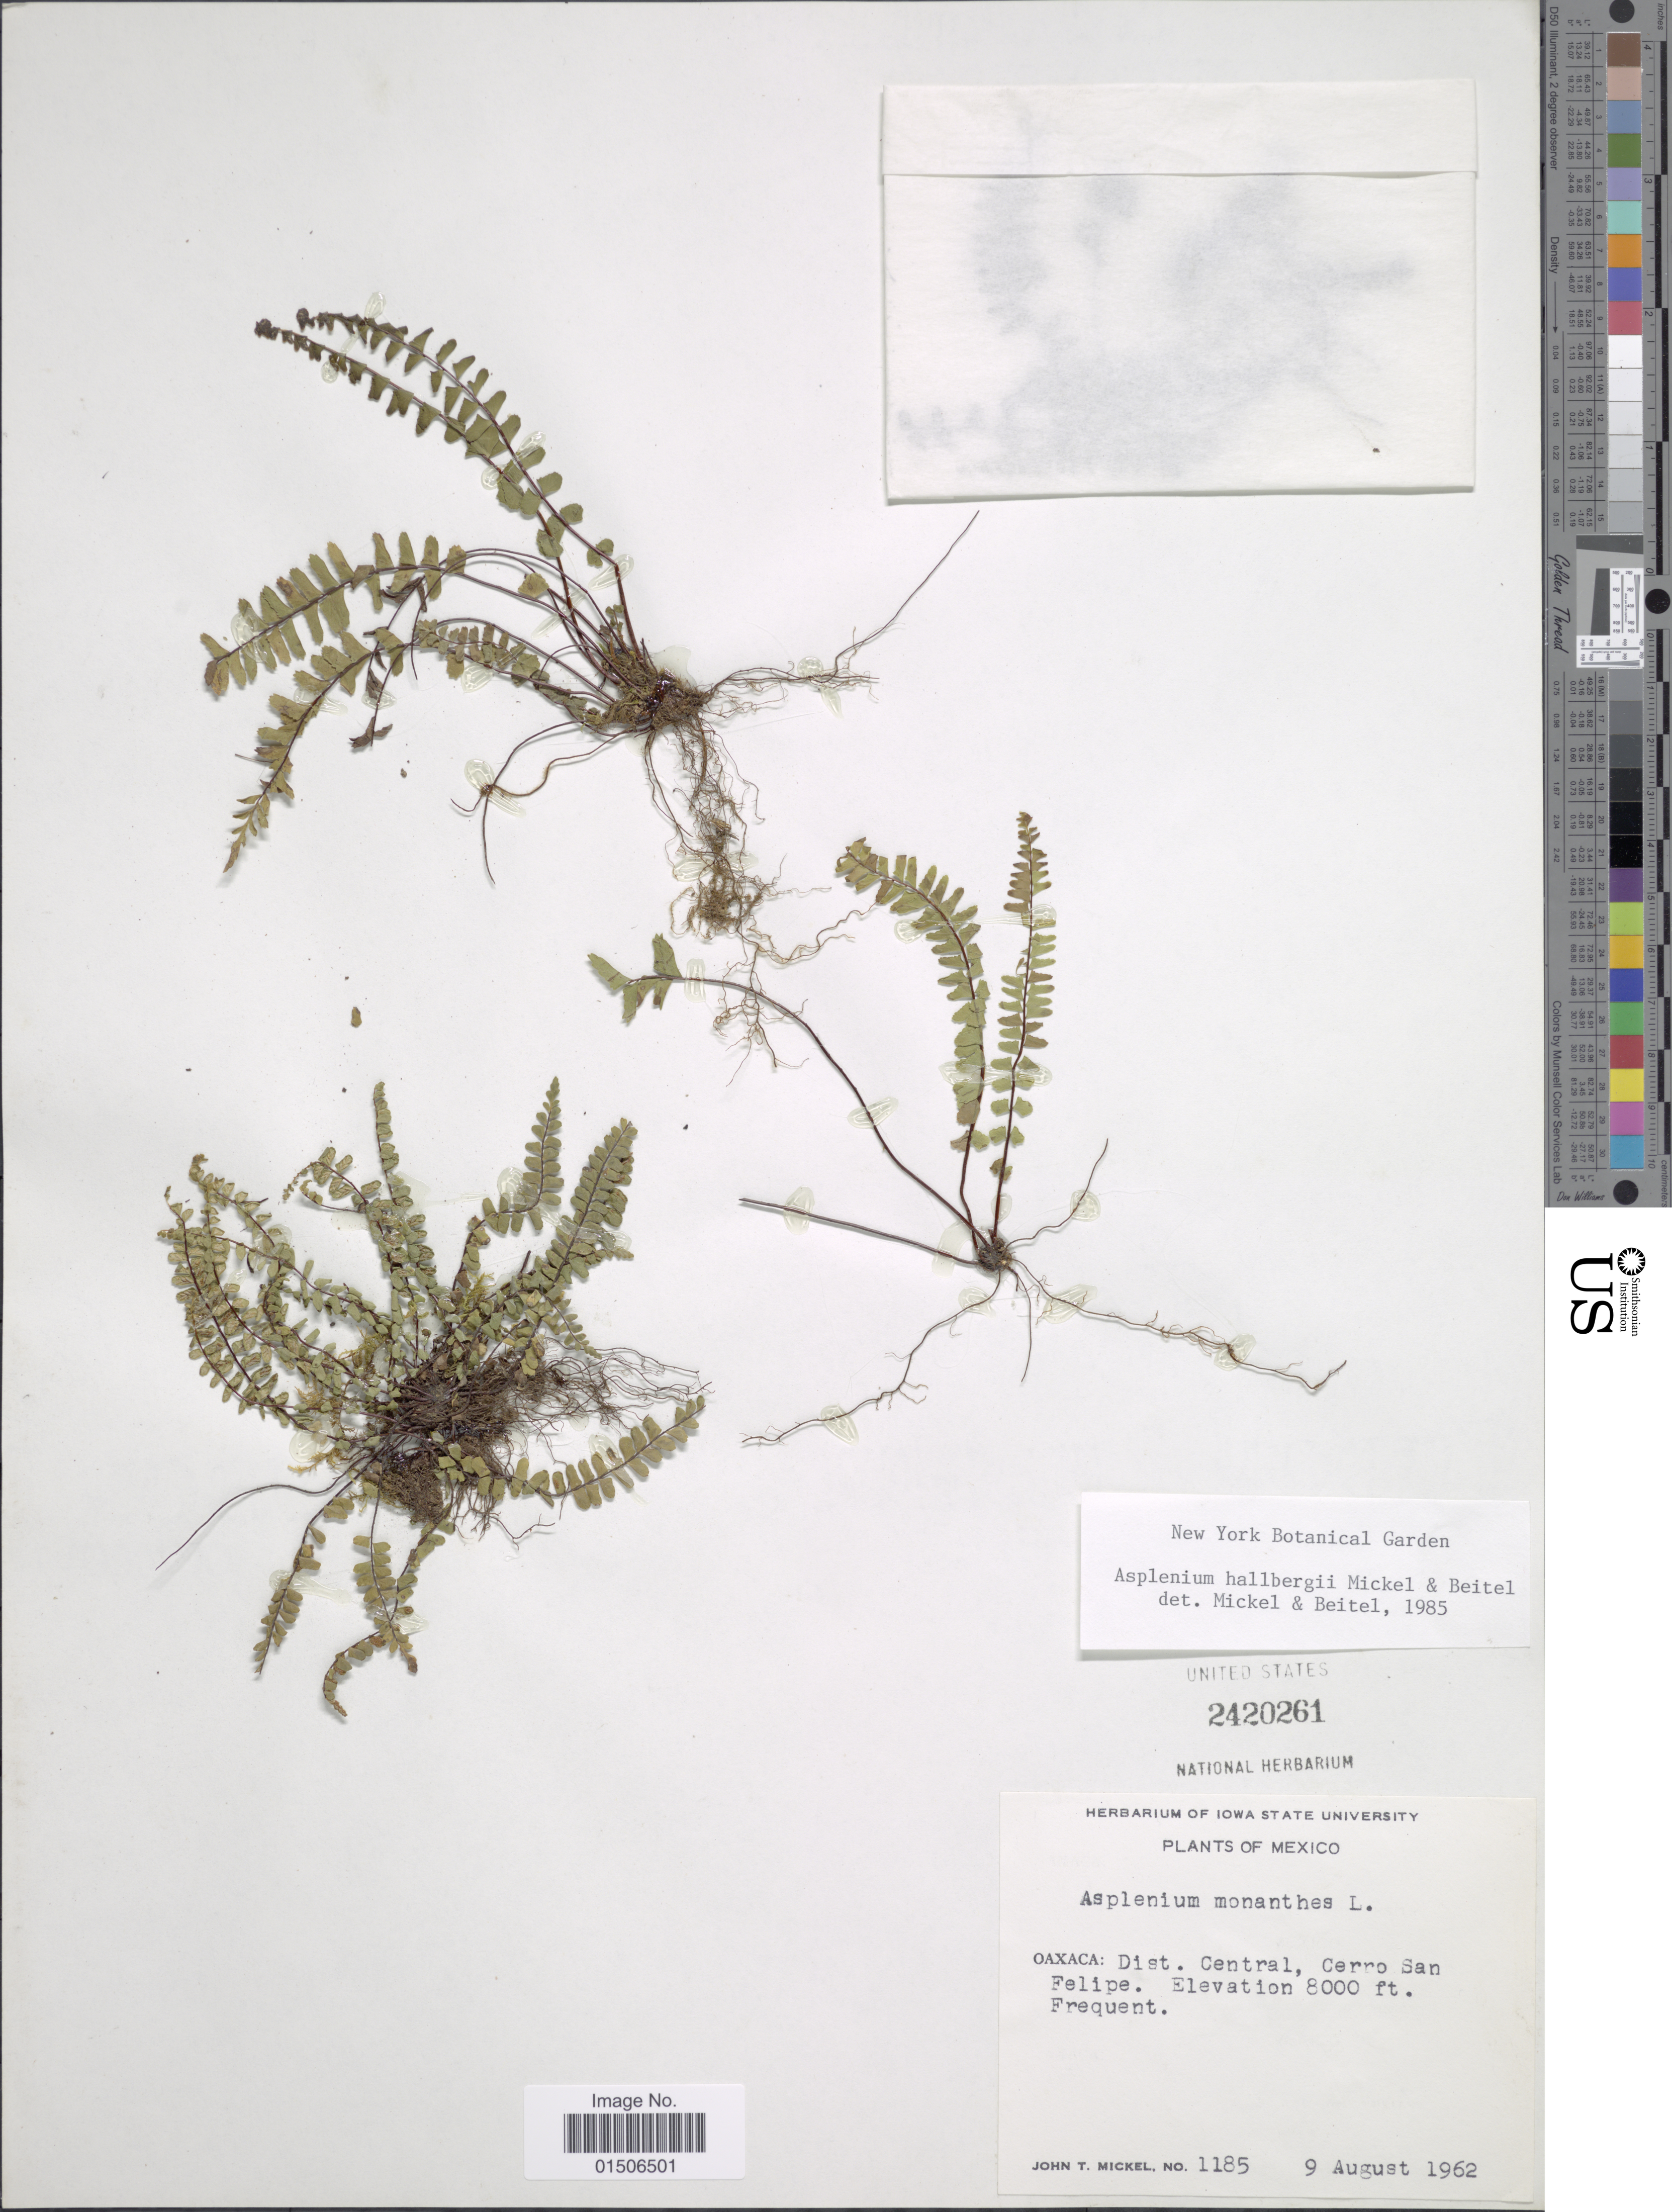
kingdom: Plantae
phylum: Tracheophyta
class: Polypodiopsida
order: Polypodiales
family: Aspleniaceae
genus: Asplenium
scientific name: Asplenium hallbergii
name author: Mickel & Beitel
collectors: J. T. Mickel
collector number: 1185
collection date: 1962-08-09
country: Mexico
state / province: Oaxaca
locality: Dist Central, Cerro San Felipe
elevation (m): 2438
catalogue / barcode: US 2420261